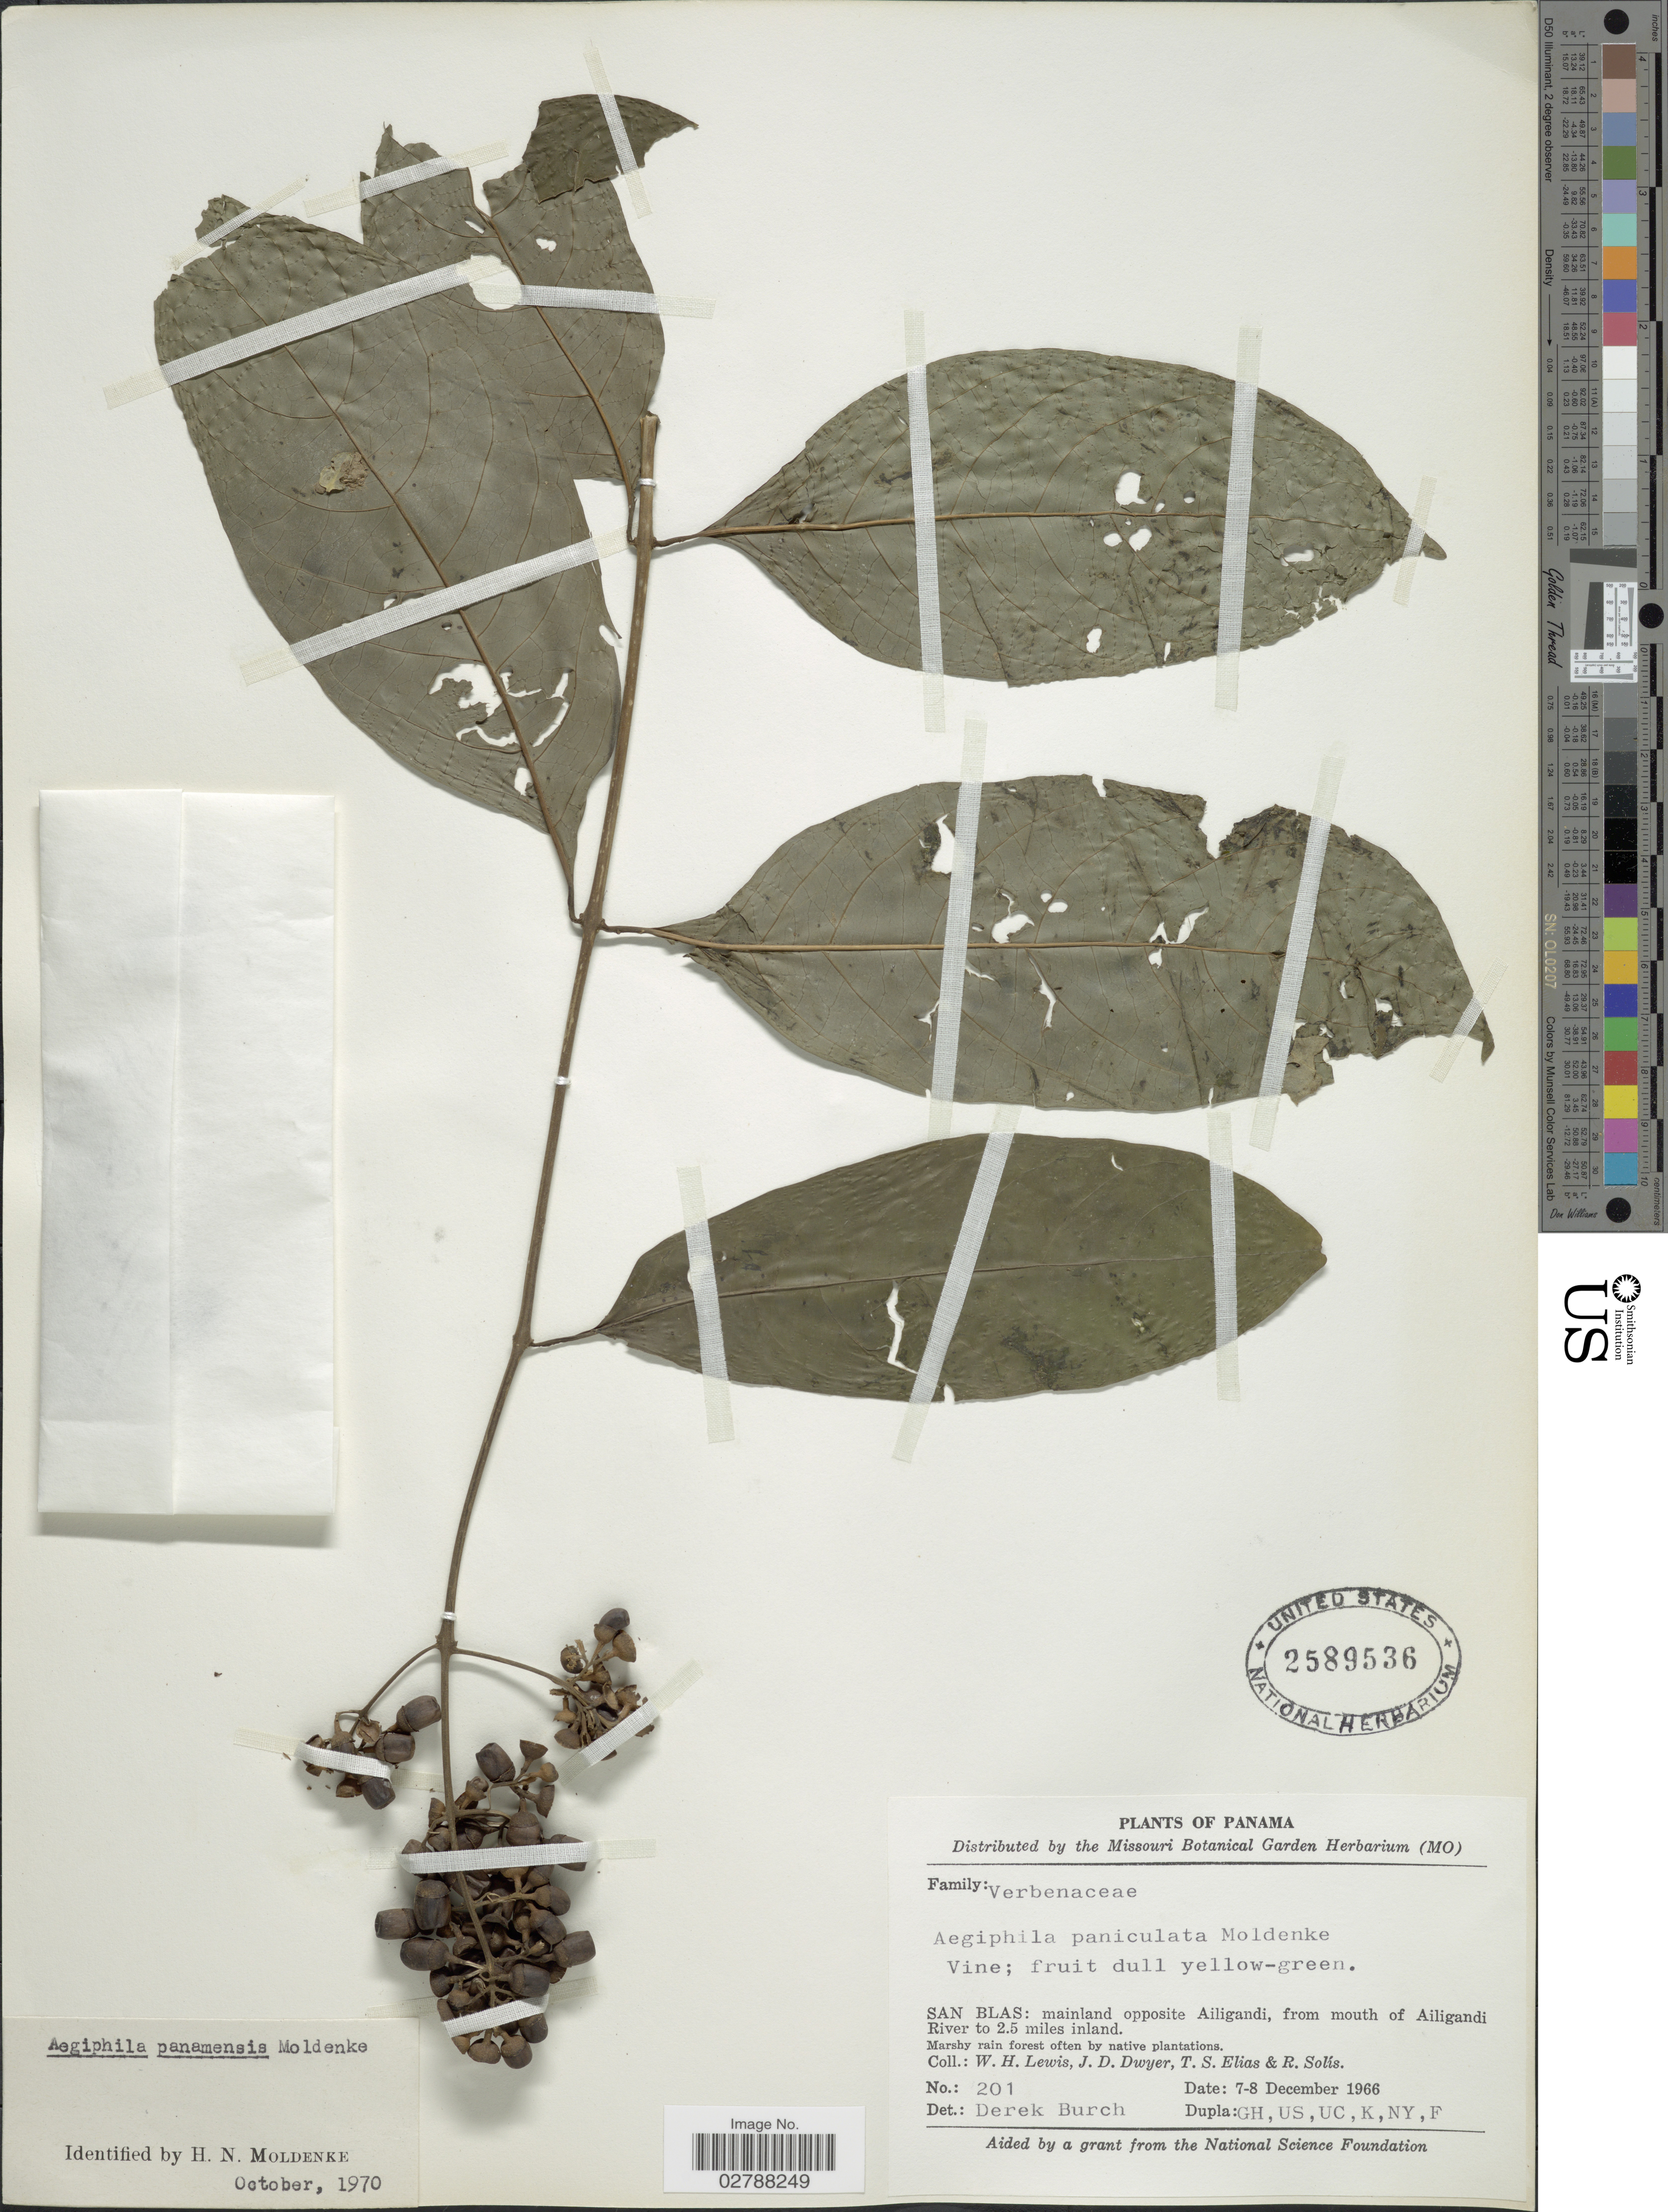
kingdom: Plantae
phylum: Tracheophyta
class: Magnoliopsida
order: Lamiales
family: Lamiaceae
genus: Aegiphila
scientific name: Aegiphila panamensis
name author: Moldenke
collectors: W. H. Lewis, J. D. Dwyer, T. S. Elias & R. Solis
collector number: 201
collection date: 1966-12-07/1966-12-08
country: Panama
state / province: Kuna Yala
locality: San Blas: mainland opposite Ailigandi, from mouth of Ailigandi River to 2.5 miles inland.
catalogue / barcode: US 2589536